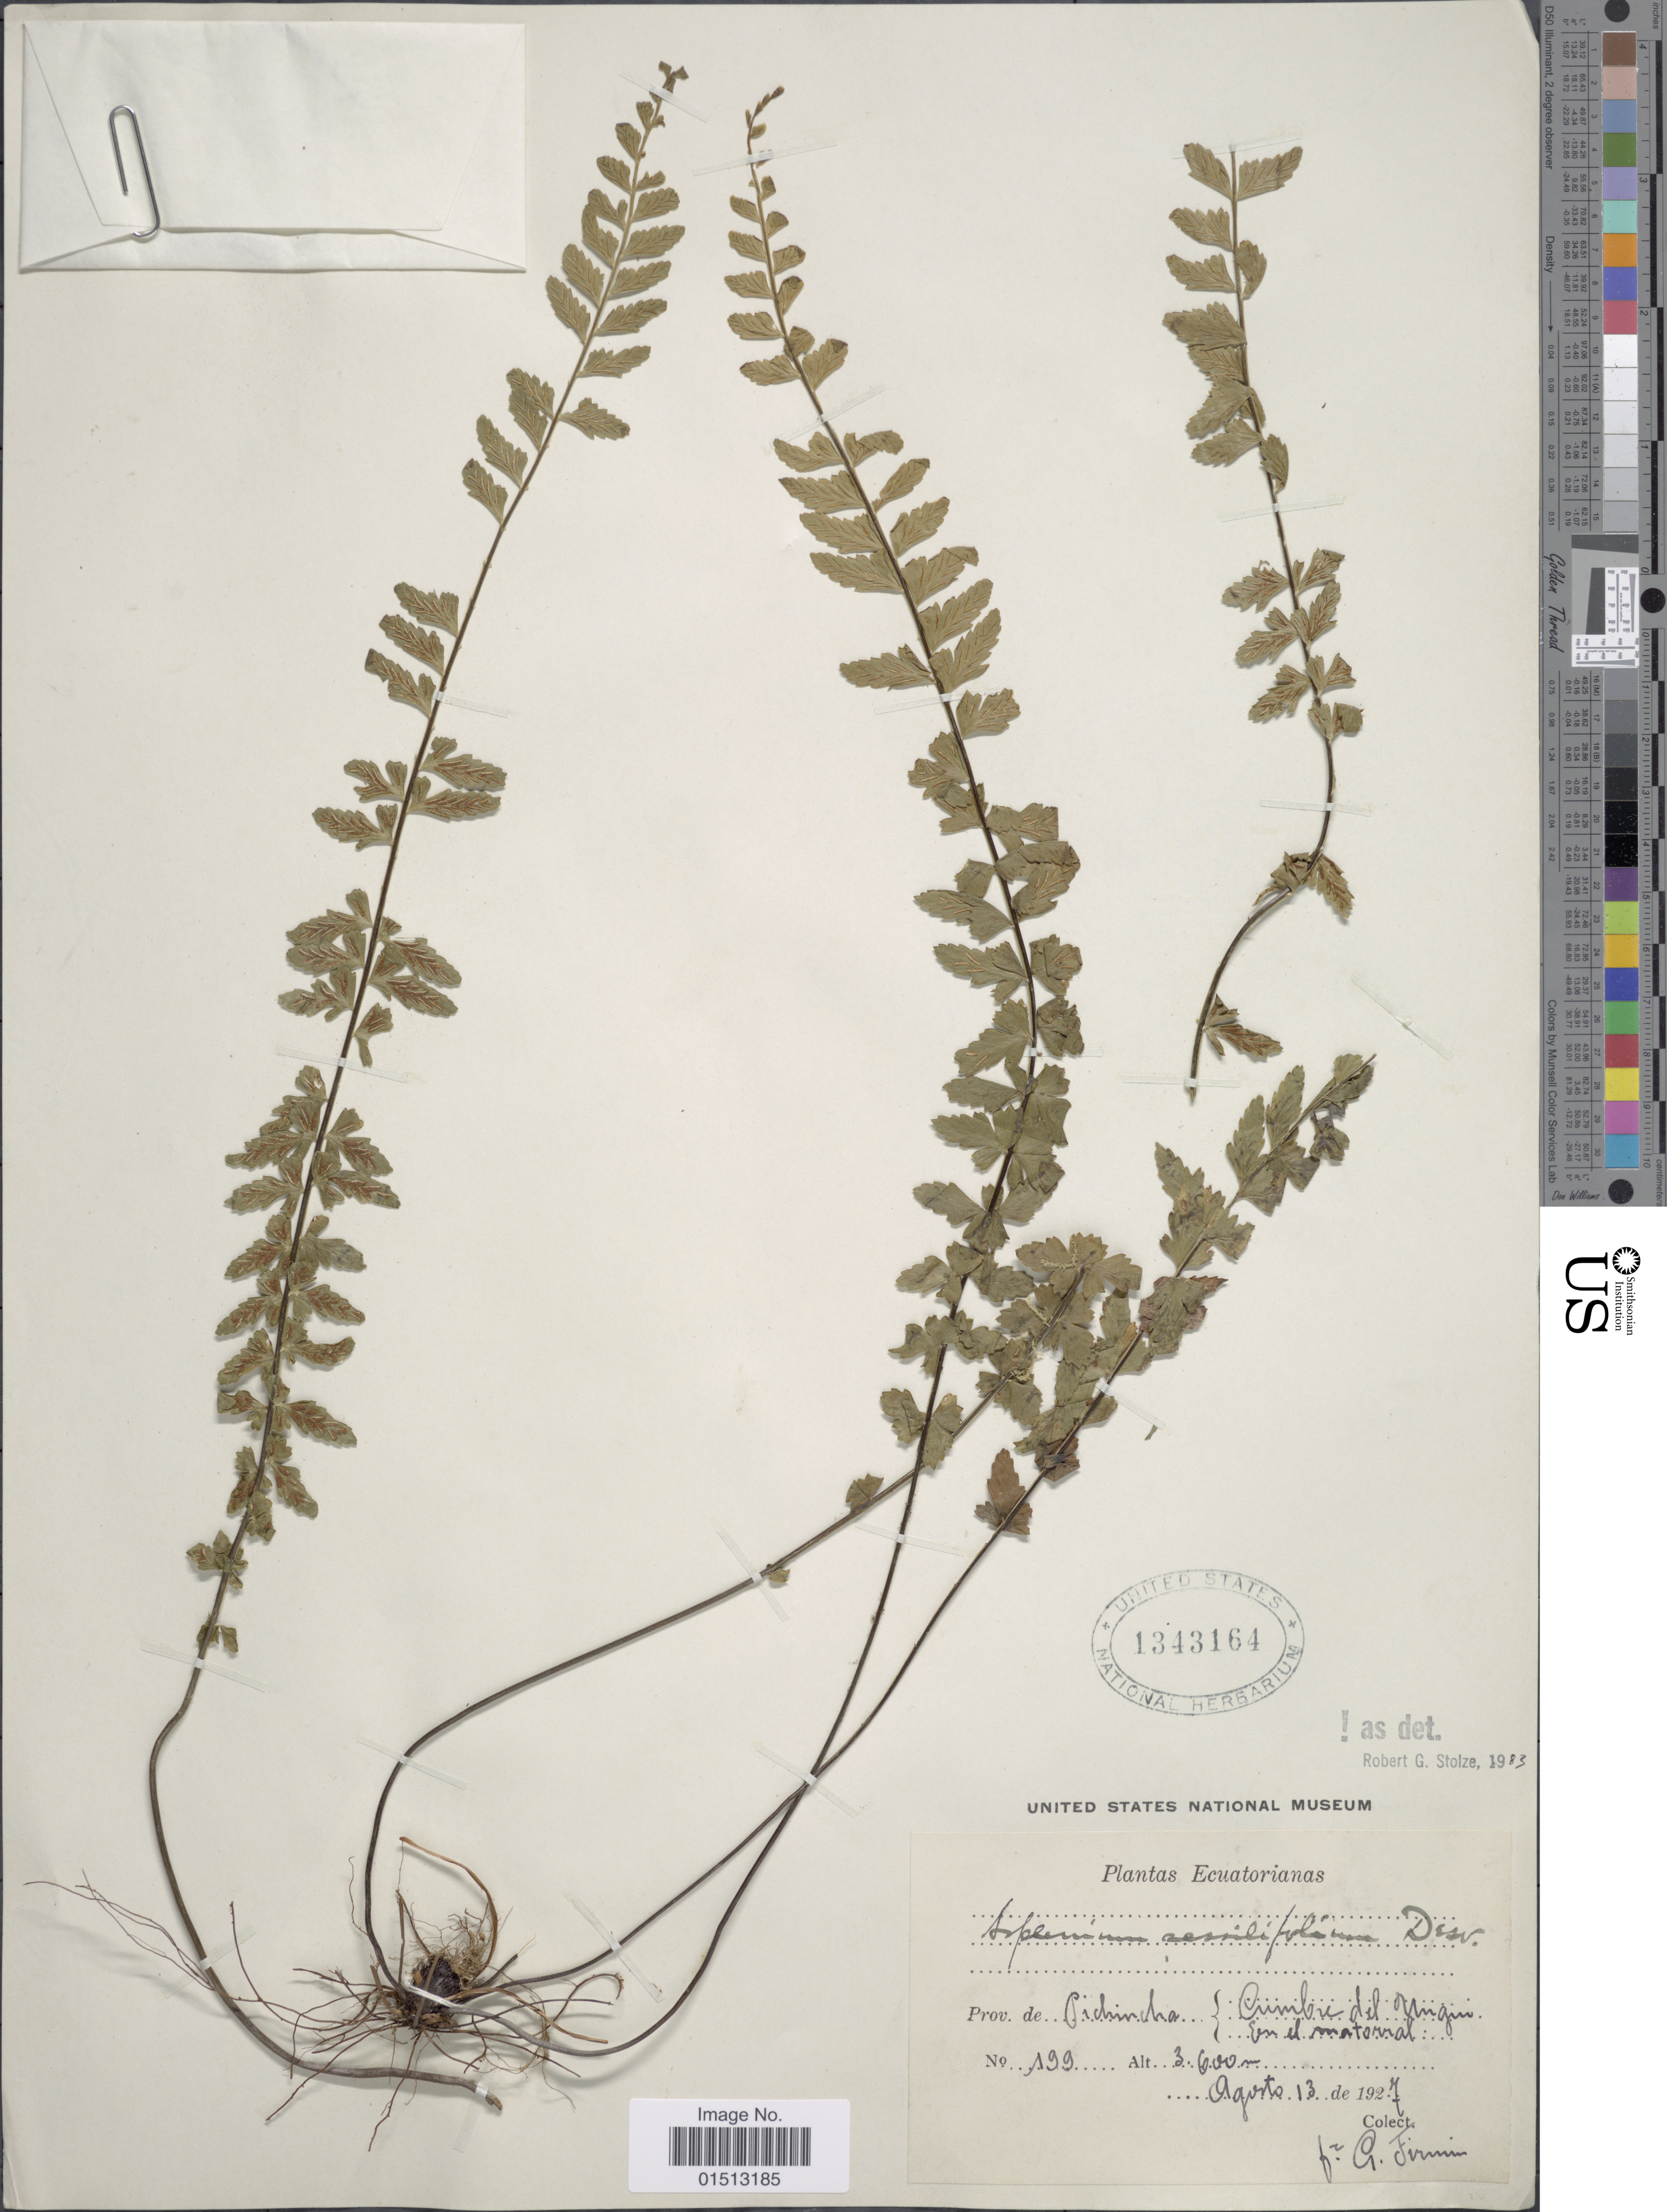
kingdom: Plantae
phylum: Tracheophyta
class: Polypodiopsida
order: Polypodiales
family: Aspleniaceae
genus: Asplenium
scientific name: Asplenium sessilifolium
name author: Desv.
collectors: F. Firmin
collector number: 199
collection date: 1927-08-13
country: Ecuador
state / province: Pichincha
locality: Cumbre del Ungui en el matorral.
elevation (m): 3600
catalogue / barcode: US 1343164